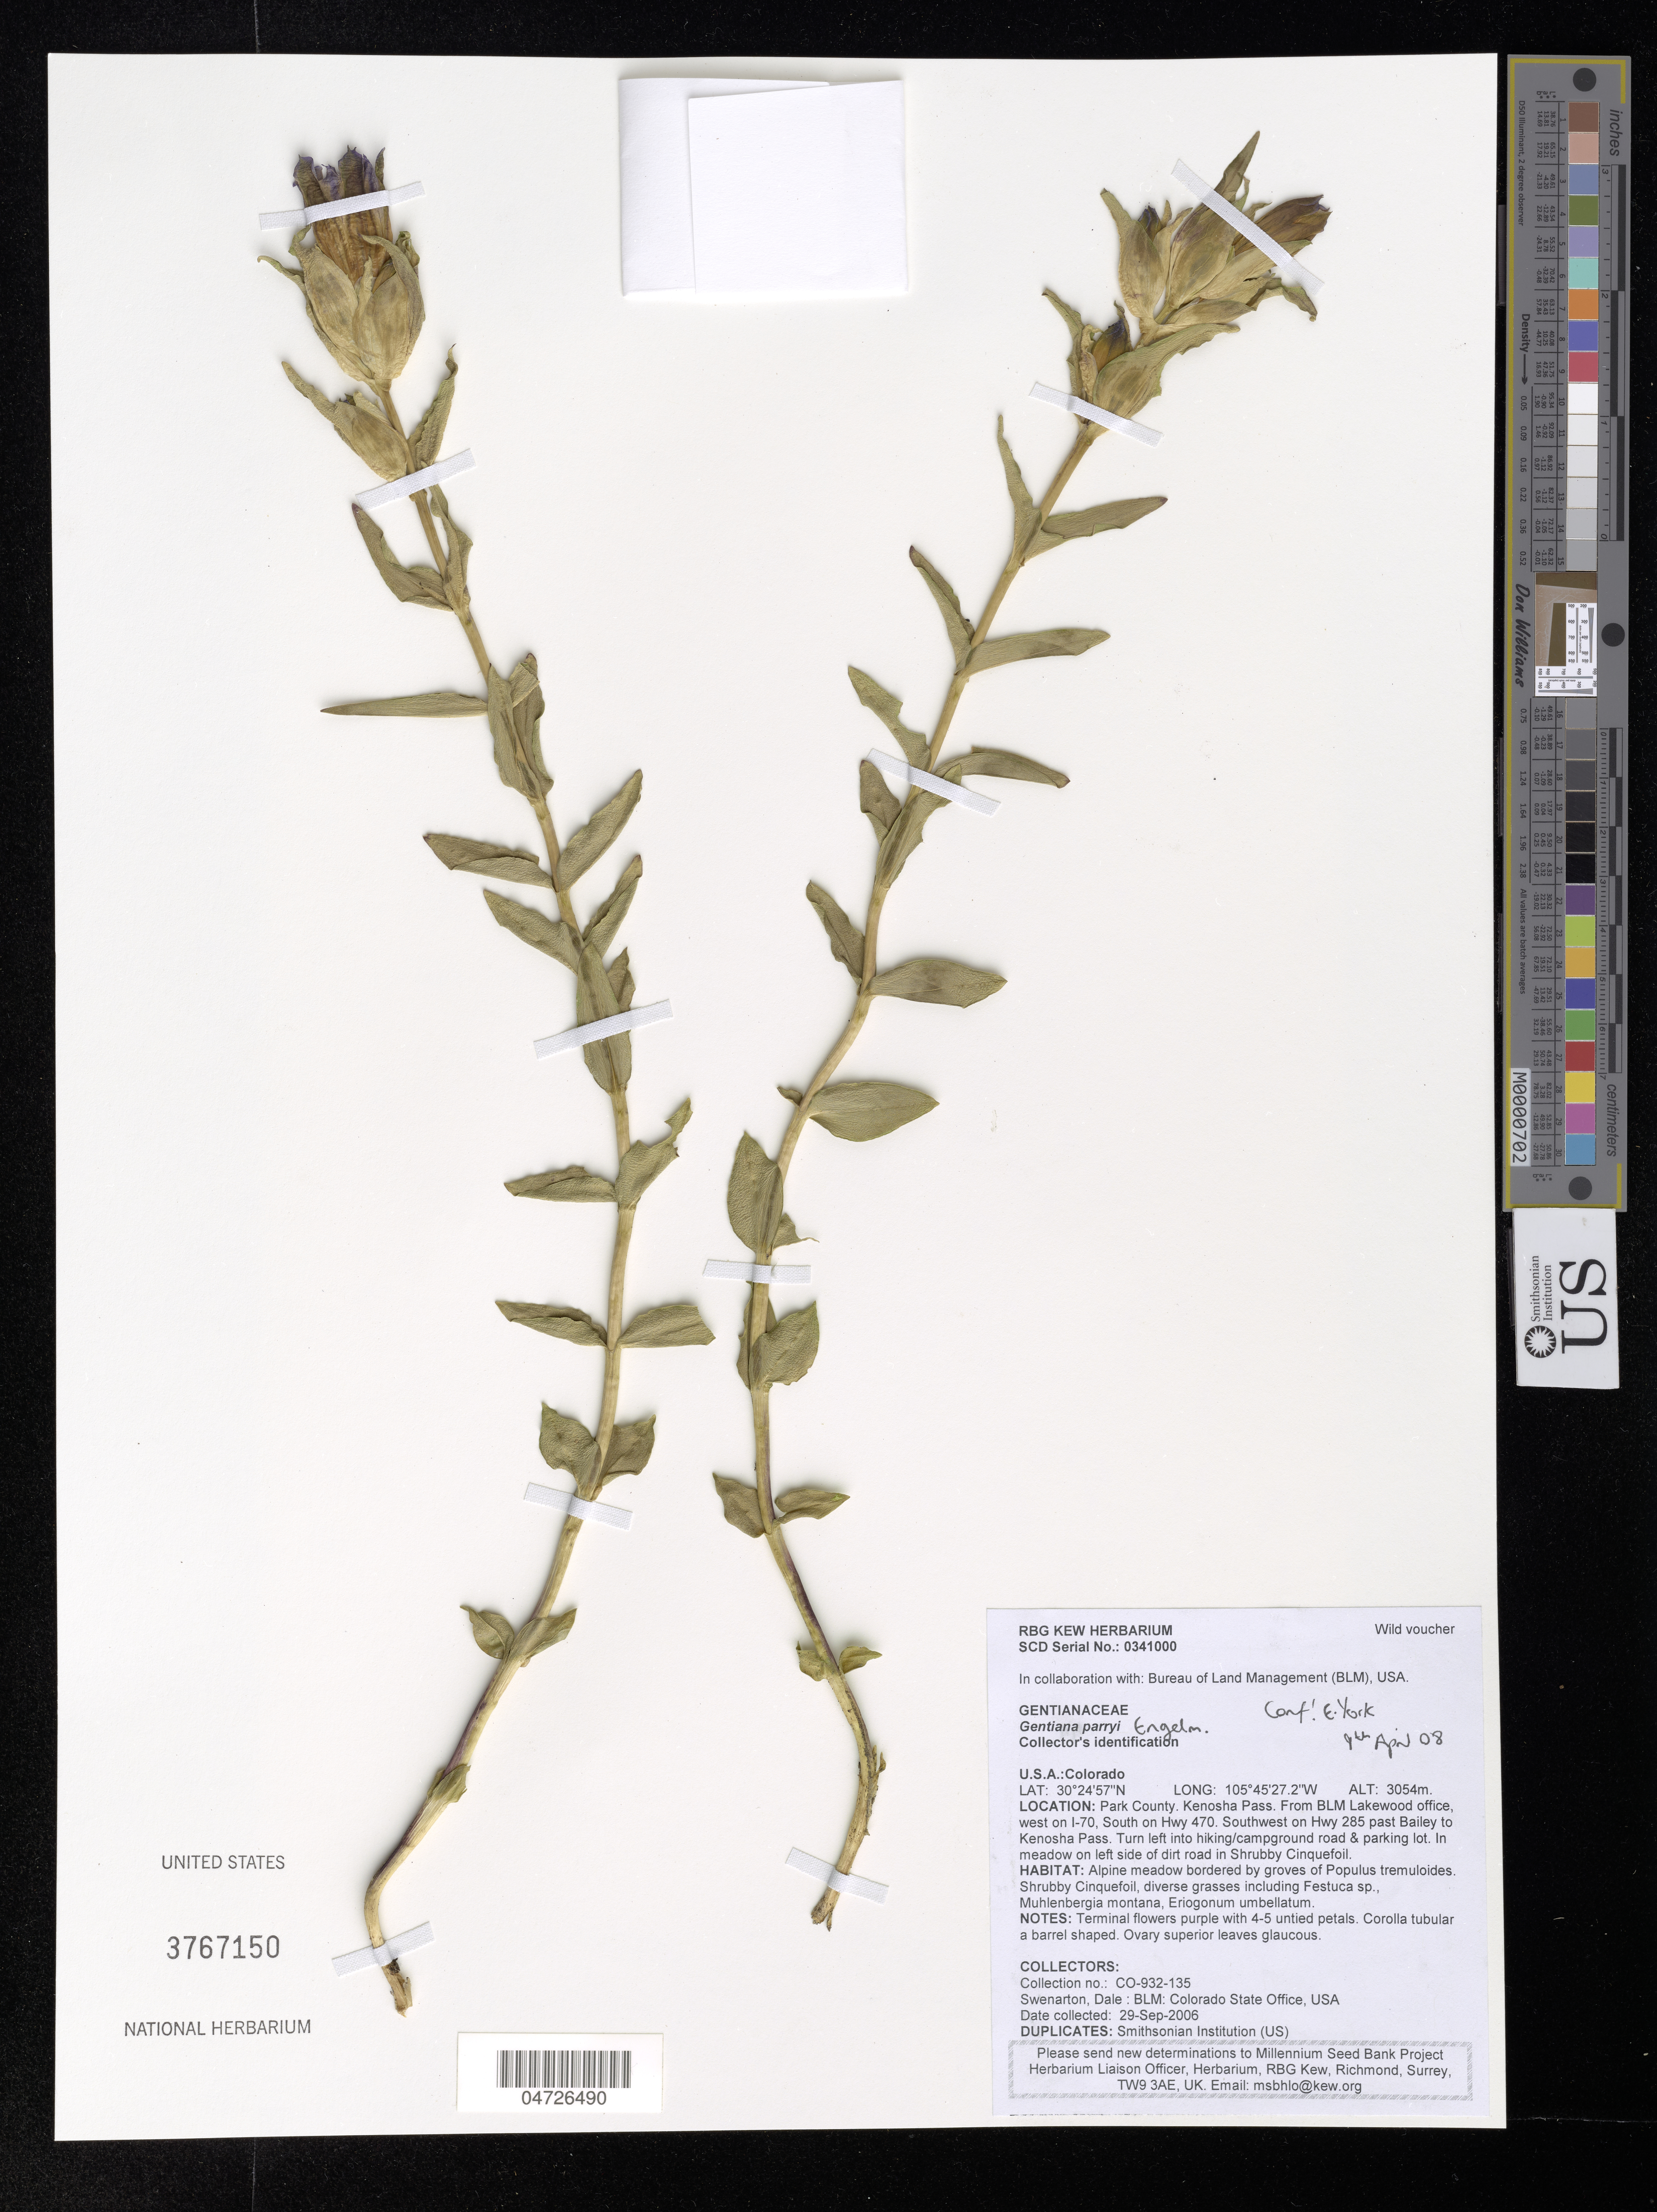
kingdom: Plantae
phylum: Tracheophyta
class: Magnoliopsida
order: Gentianales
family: Gentianaceae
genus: Gentiana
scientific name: Gentiana parryi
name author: Engelm.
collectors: D. Swenarton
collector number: CO-932-135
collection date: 2006-09-29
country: United States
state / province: Colorado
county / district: Park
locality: Park County. Kenosha Pass. From BLM Lakewood office, west on I-70, South on Hwy 470. Southwest on Hwy 285 past Bailey to Kenosha Pass. Turn left into hiking/campground road & parking lot.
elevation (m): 3054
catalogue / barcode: US 3767150